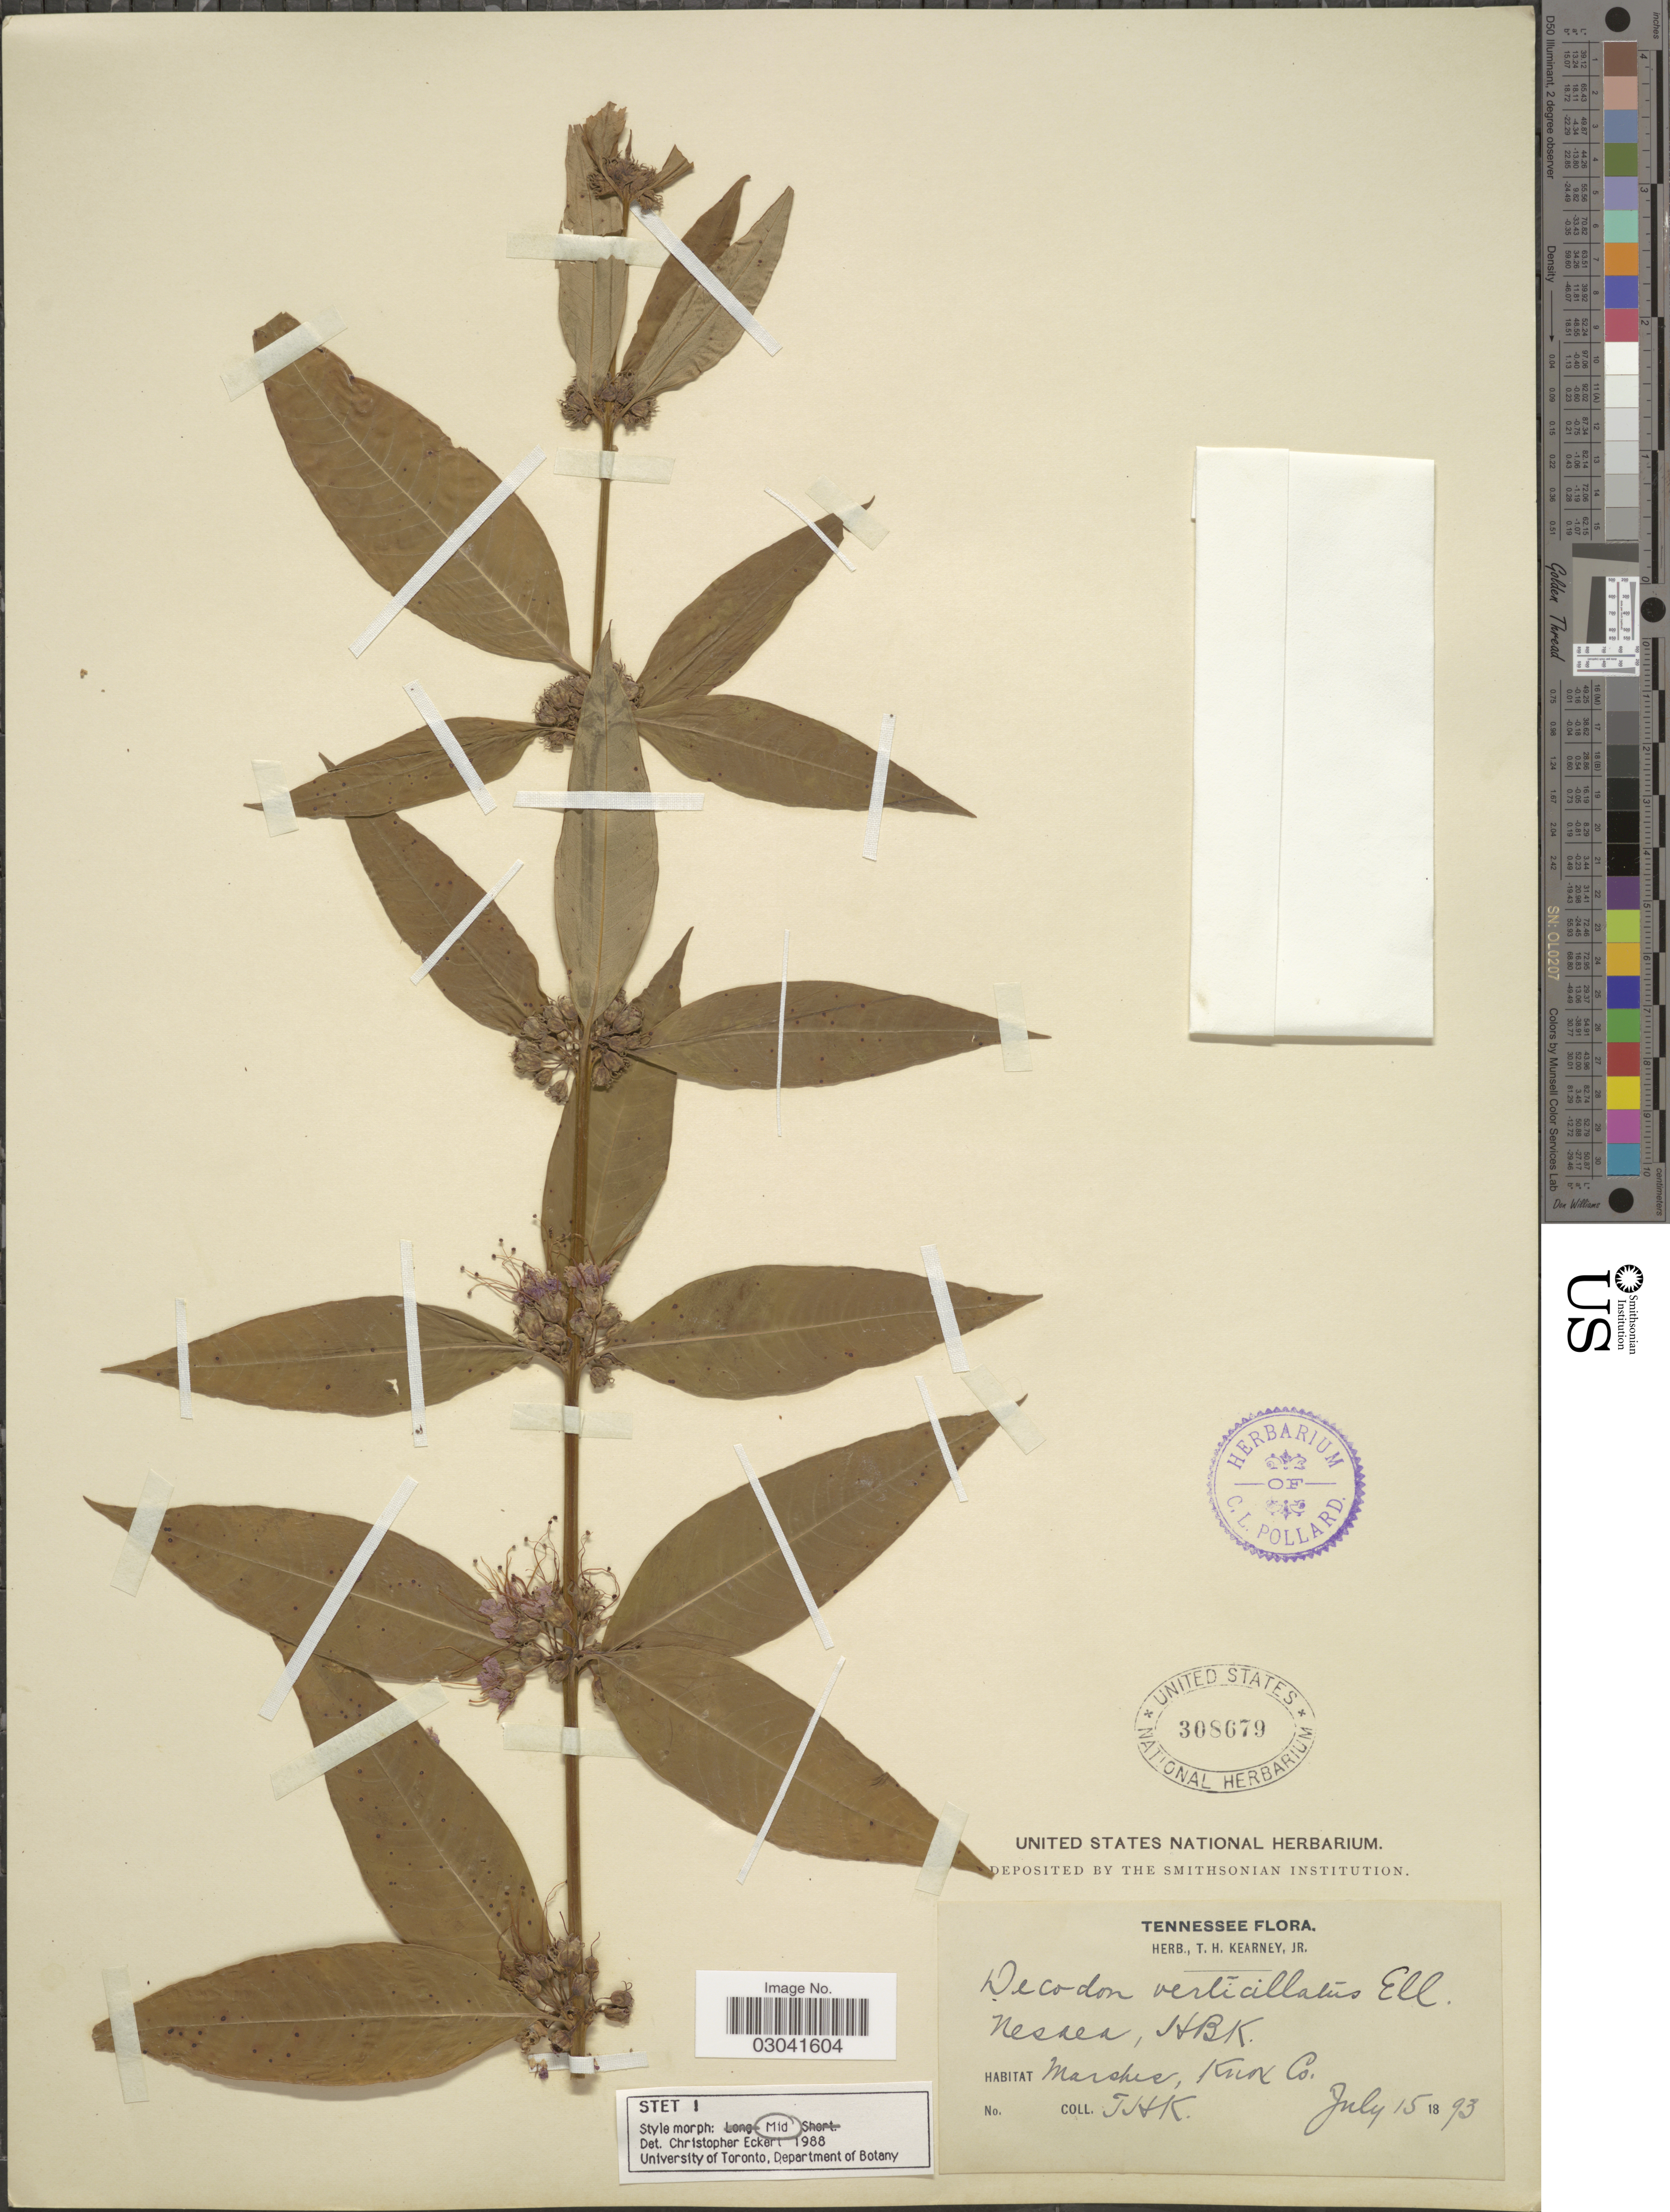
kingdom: Plantae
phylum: Tracheophyta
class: Magnoliopsida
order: Myrtales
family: Lythraceae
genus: Decodon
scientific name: Decodon verticillatus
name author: (L.) Elliott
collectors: T. H. Kearney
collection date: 1893-07-15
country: United States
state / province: Tennessee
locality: Marshes, Knox Co.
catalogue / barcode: US 308679